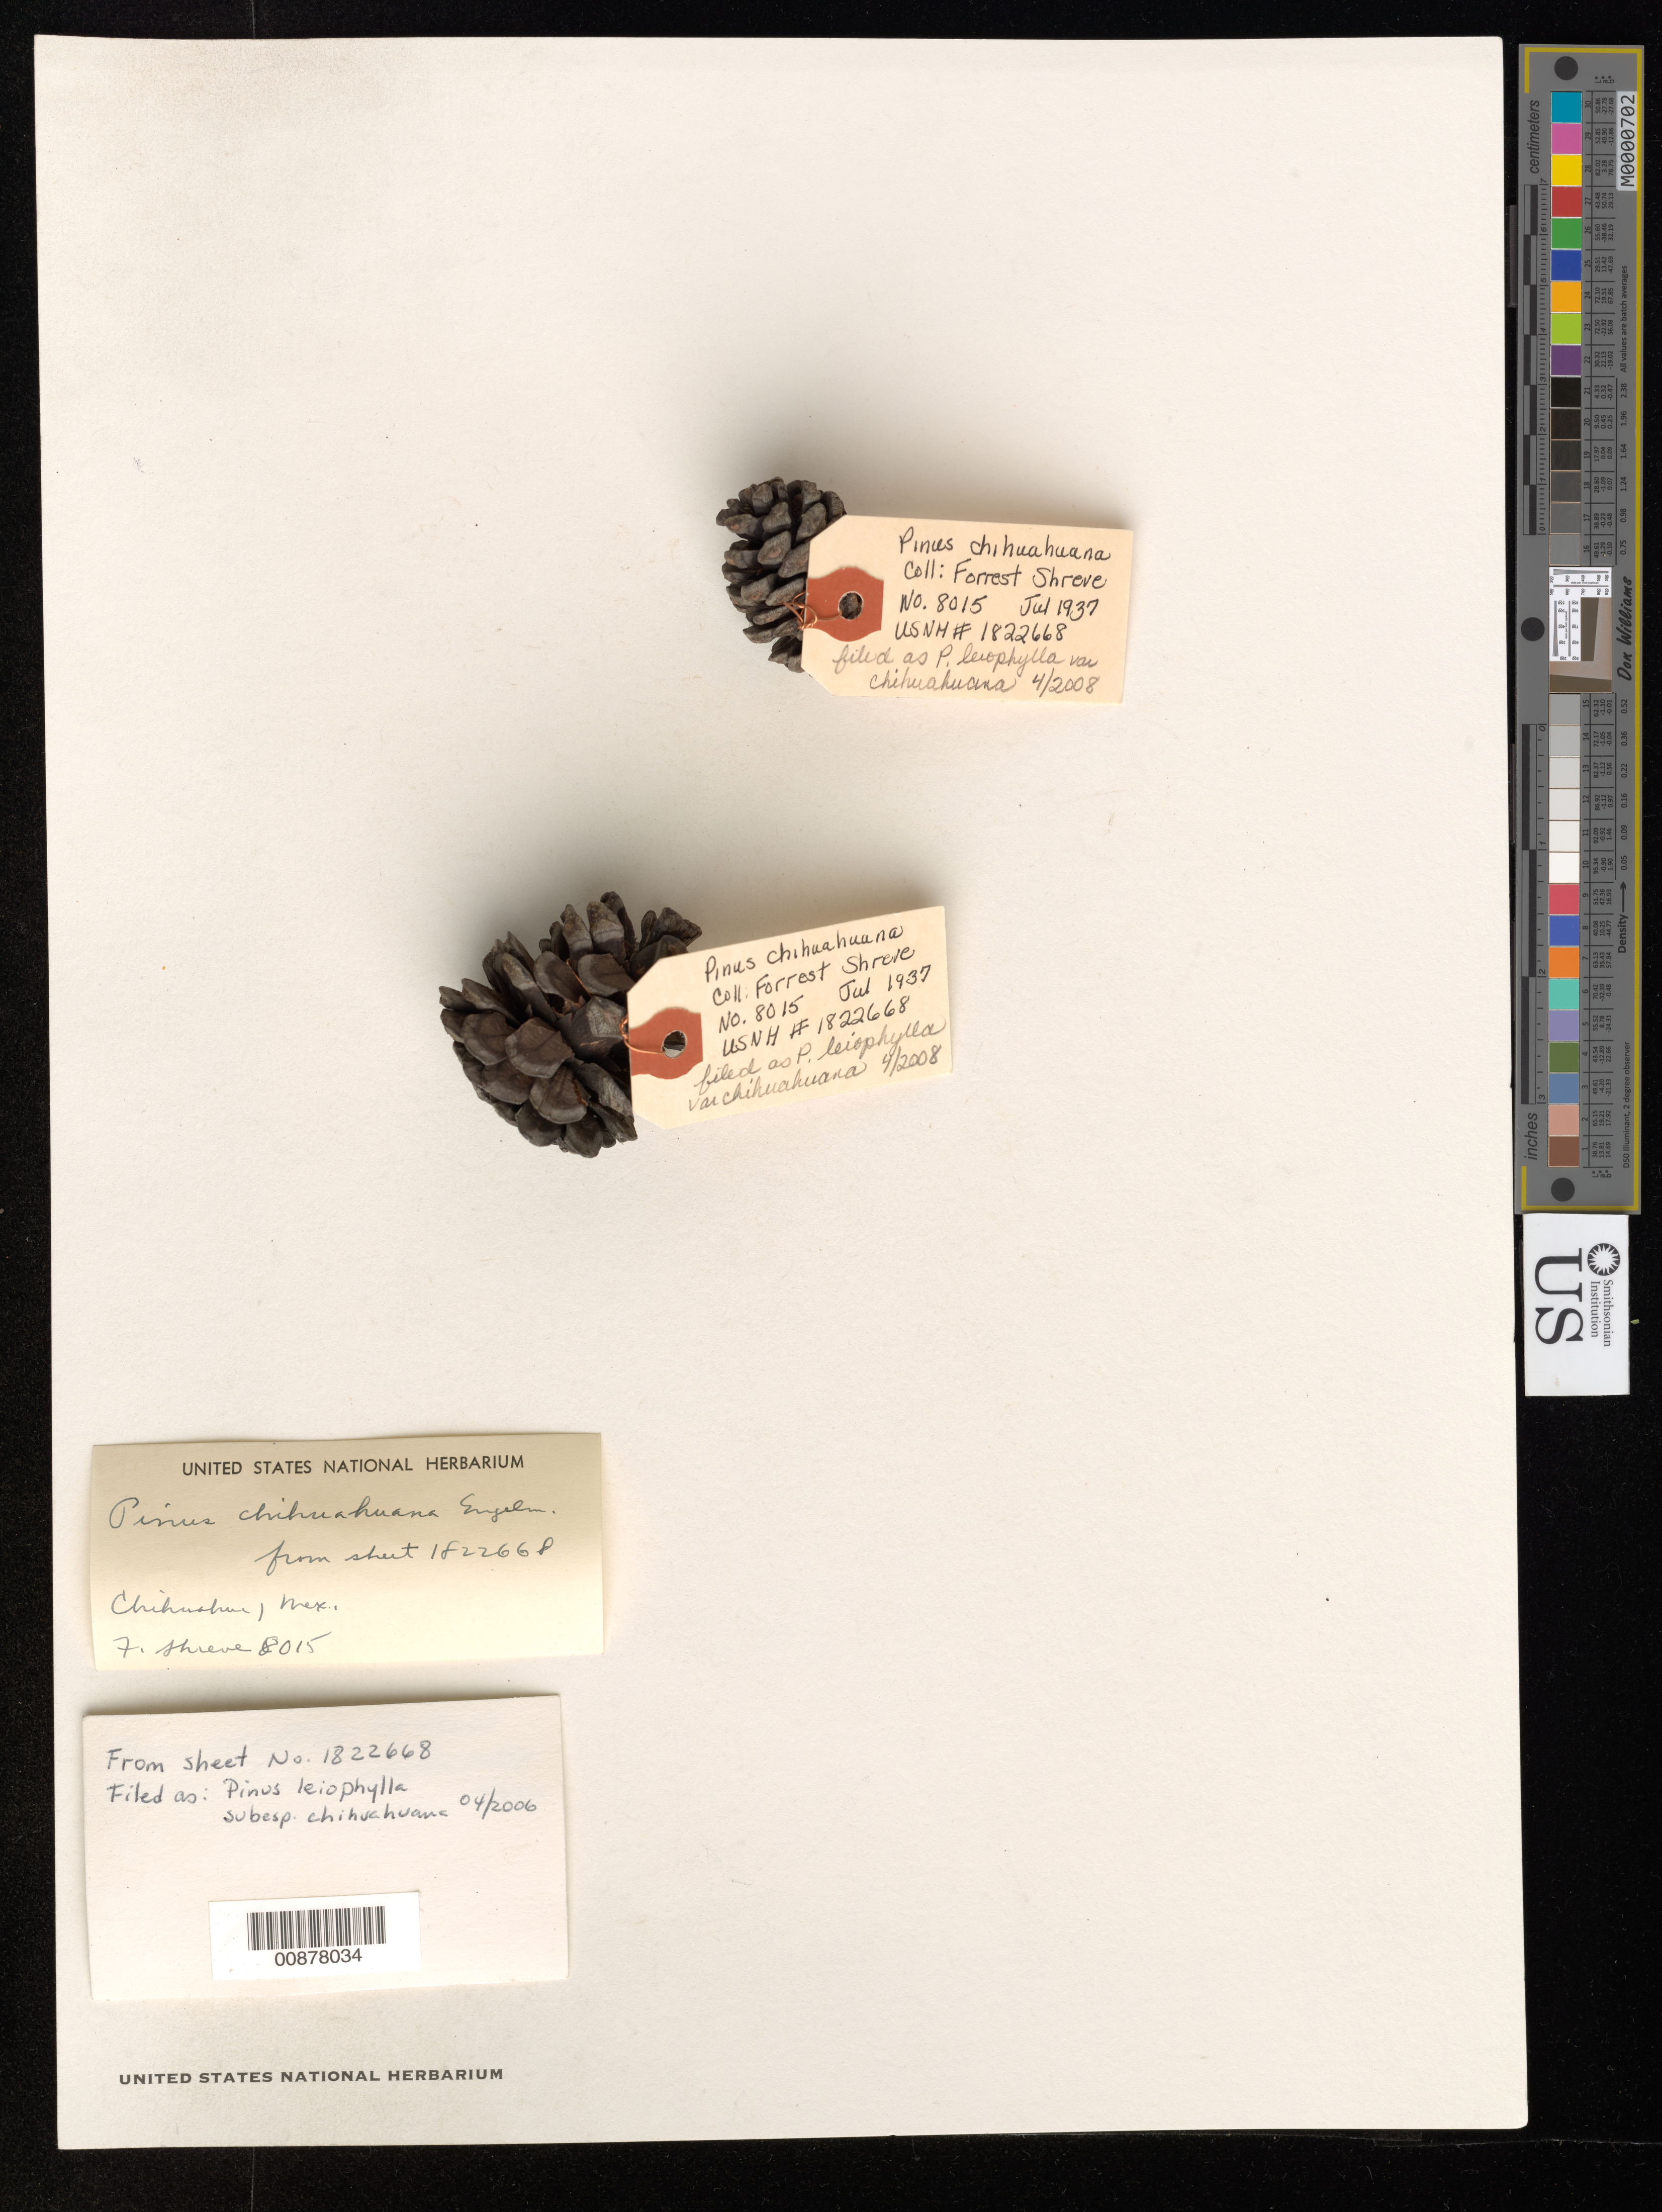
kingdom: Plantae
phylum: Tracheophyta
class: Pinopsida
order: Pinales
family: Pinaceae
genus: Pinus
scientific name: Pinus leiophylla subsp. chihuahuana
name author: (Engelm.) A.E. Murray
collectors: F. Shreve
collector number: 8015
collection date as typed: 25 Jul 1937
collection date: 1937-07-25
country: Mexico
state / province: Chihuahua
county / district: Guerrero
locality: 8 mi. N of Picachic, Dto. de Guerrero, Chihuahua.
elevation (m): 2134